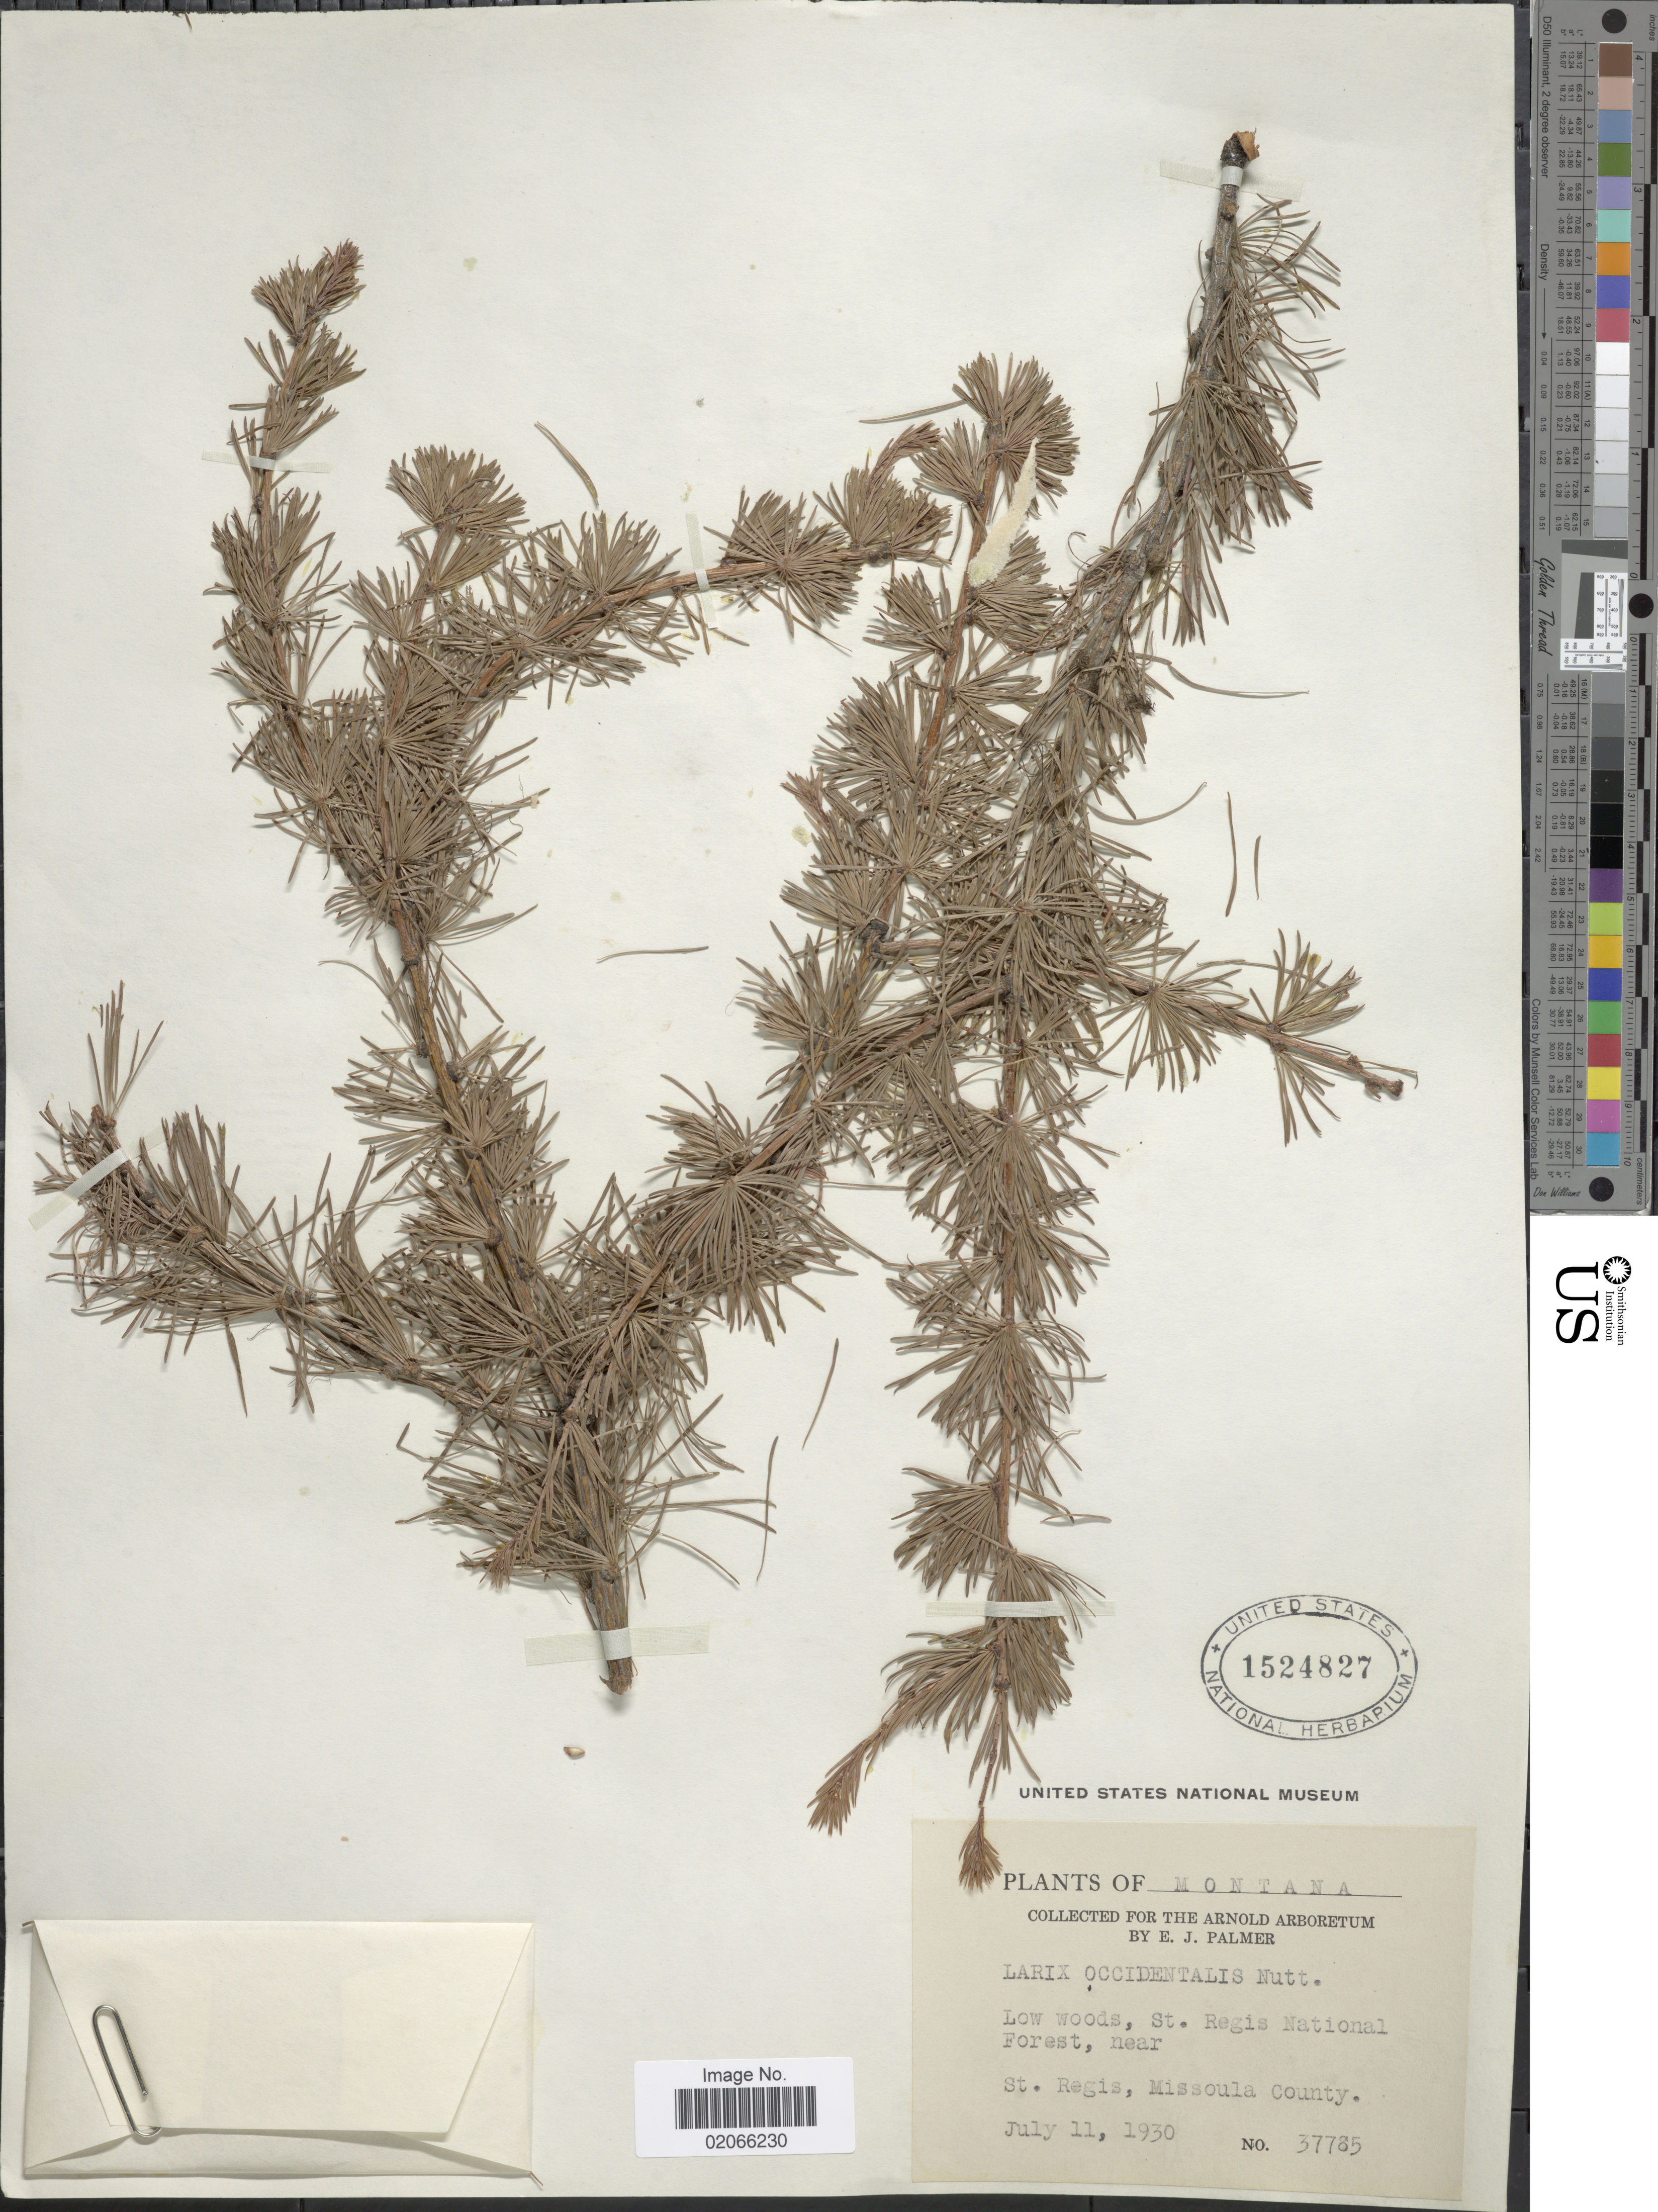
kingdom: Plantae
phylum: Tracheophyta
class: Pinopsida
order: Pinales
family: Pinaceae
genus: Larix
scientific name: Larix occidentalis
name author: Nutt.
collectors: E. J. Palmer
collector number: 37785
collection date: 1930-07-11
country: United States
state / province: Montana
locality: Montana. Low woods, St. Regis National Forest near st. Regis, Missoula County.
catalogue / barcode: US 1524827